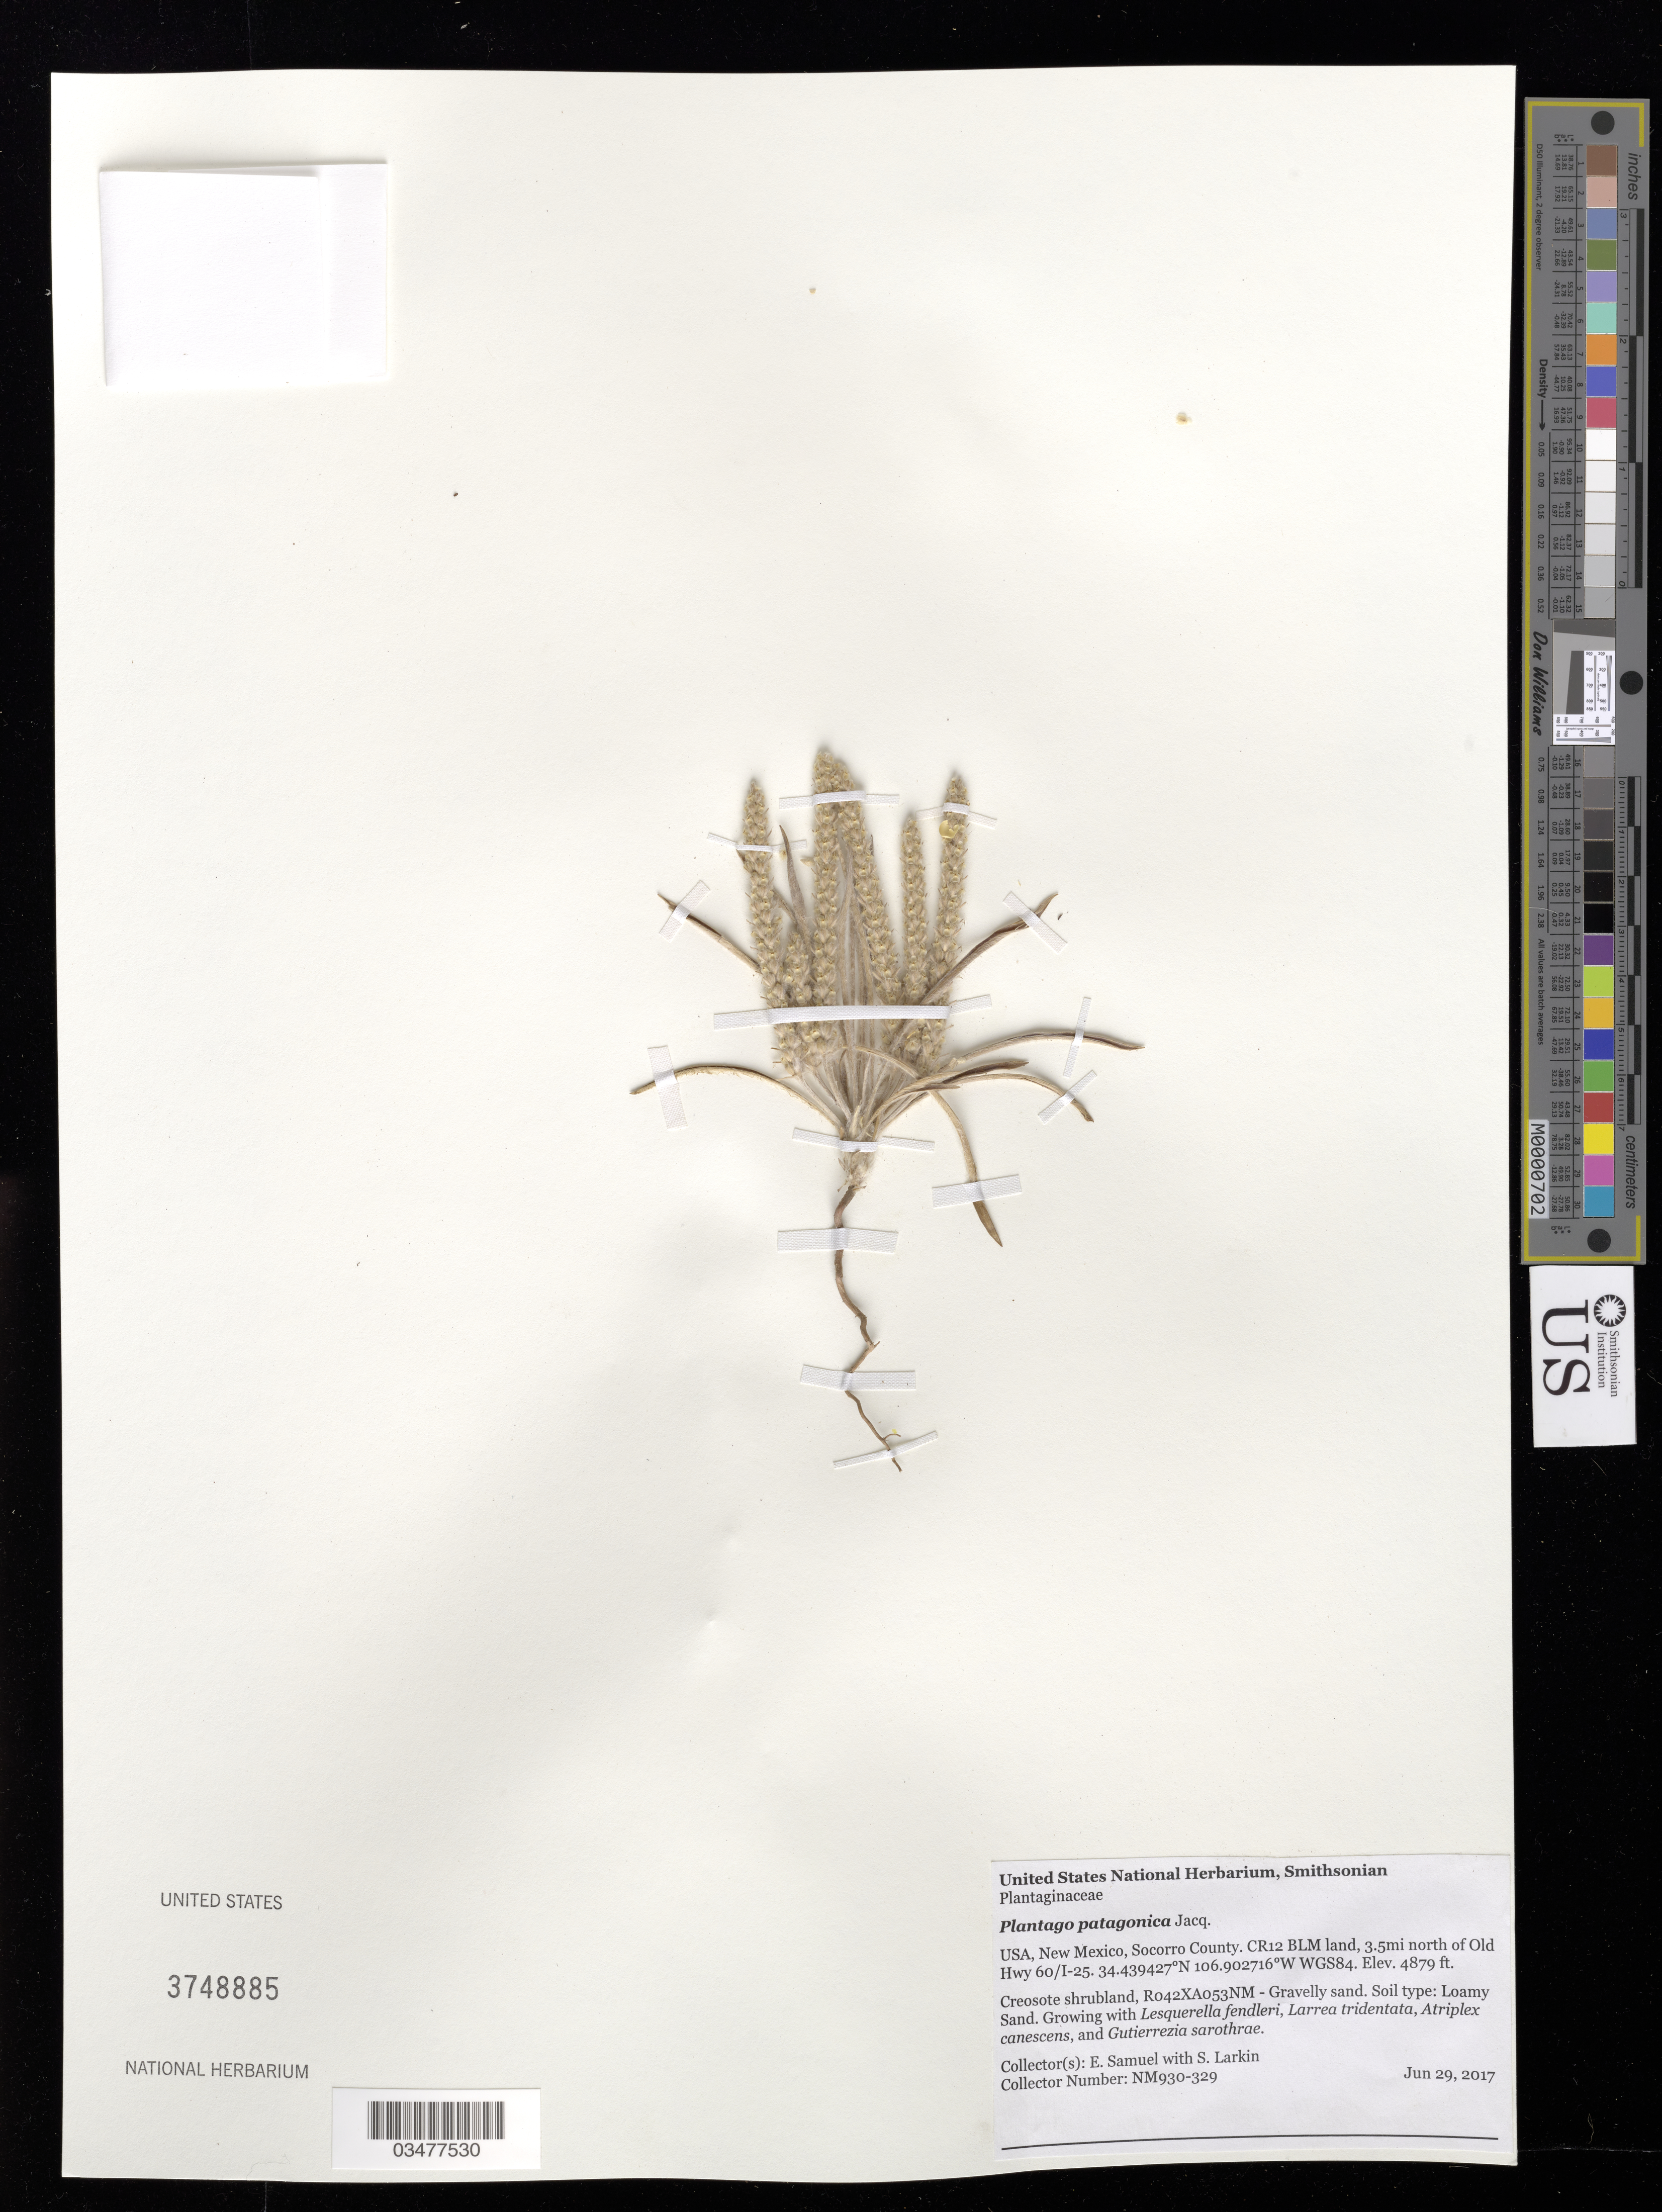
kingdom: Plantae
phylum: Tracheophyta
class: Magnoliopsida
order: Lamiales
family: Plantaginaceae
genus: Plantago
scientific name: Plantago patagonica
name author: Jacq.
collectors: E. Samuel & S. Larkin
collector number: NM930-329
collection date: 2017-06-29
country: United States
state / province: New Mexico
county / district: Socorro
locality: CR12 BLM land, 3.5 mi. N of Old Hwy 60/I-25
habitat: R042XA053NM - Gravelly sand. Loamy sand. Creosote shrubland.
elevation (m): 1487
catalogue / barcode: US 3748885